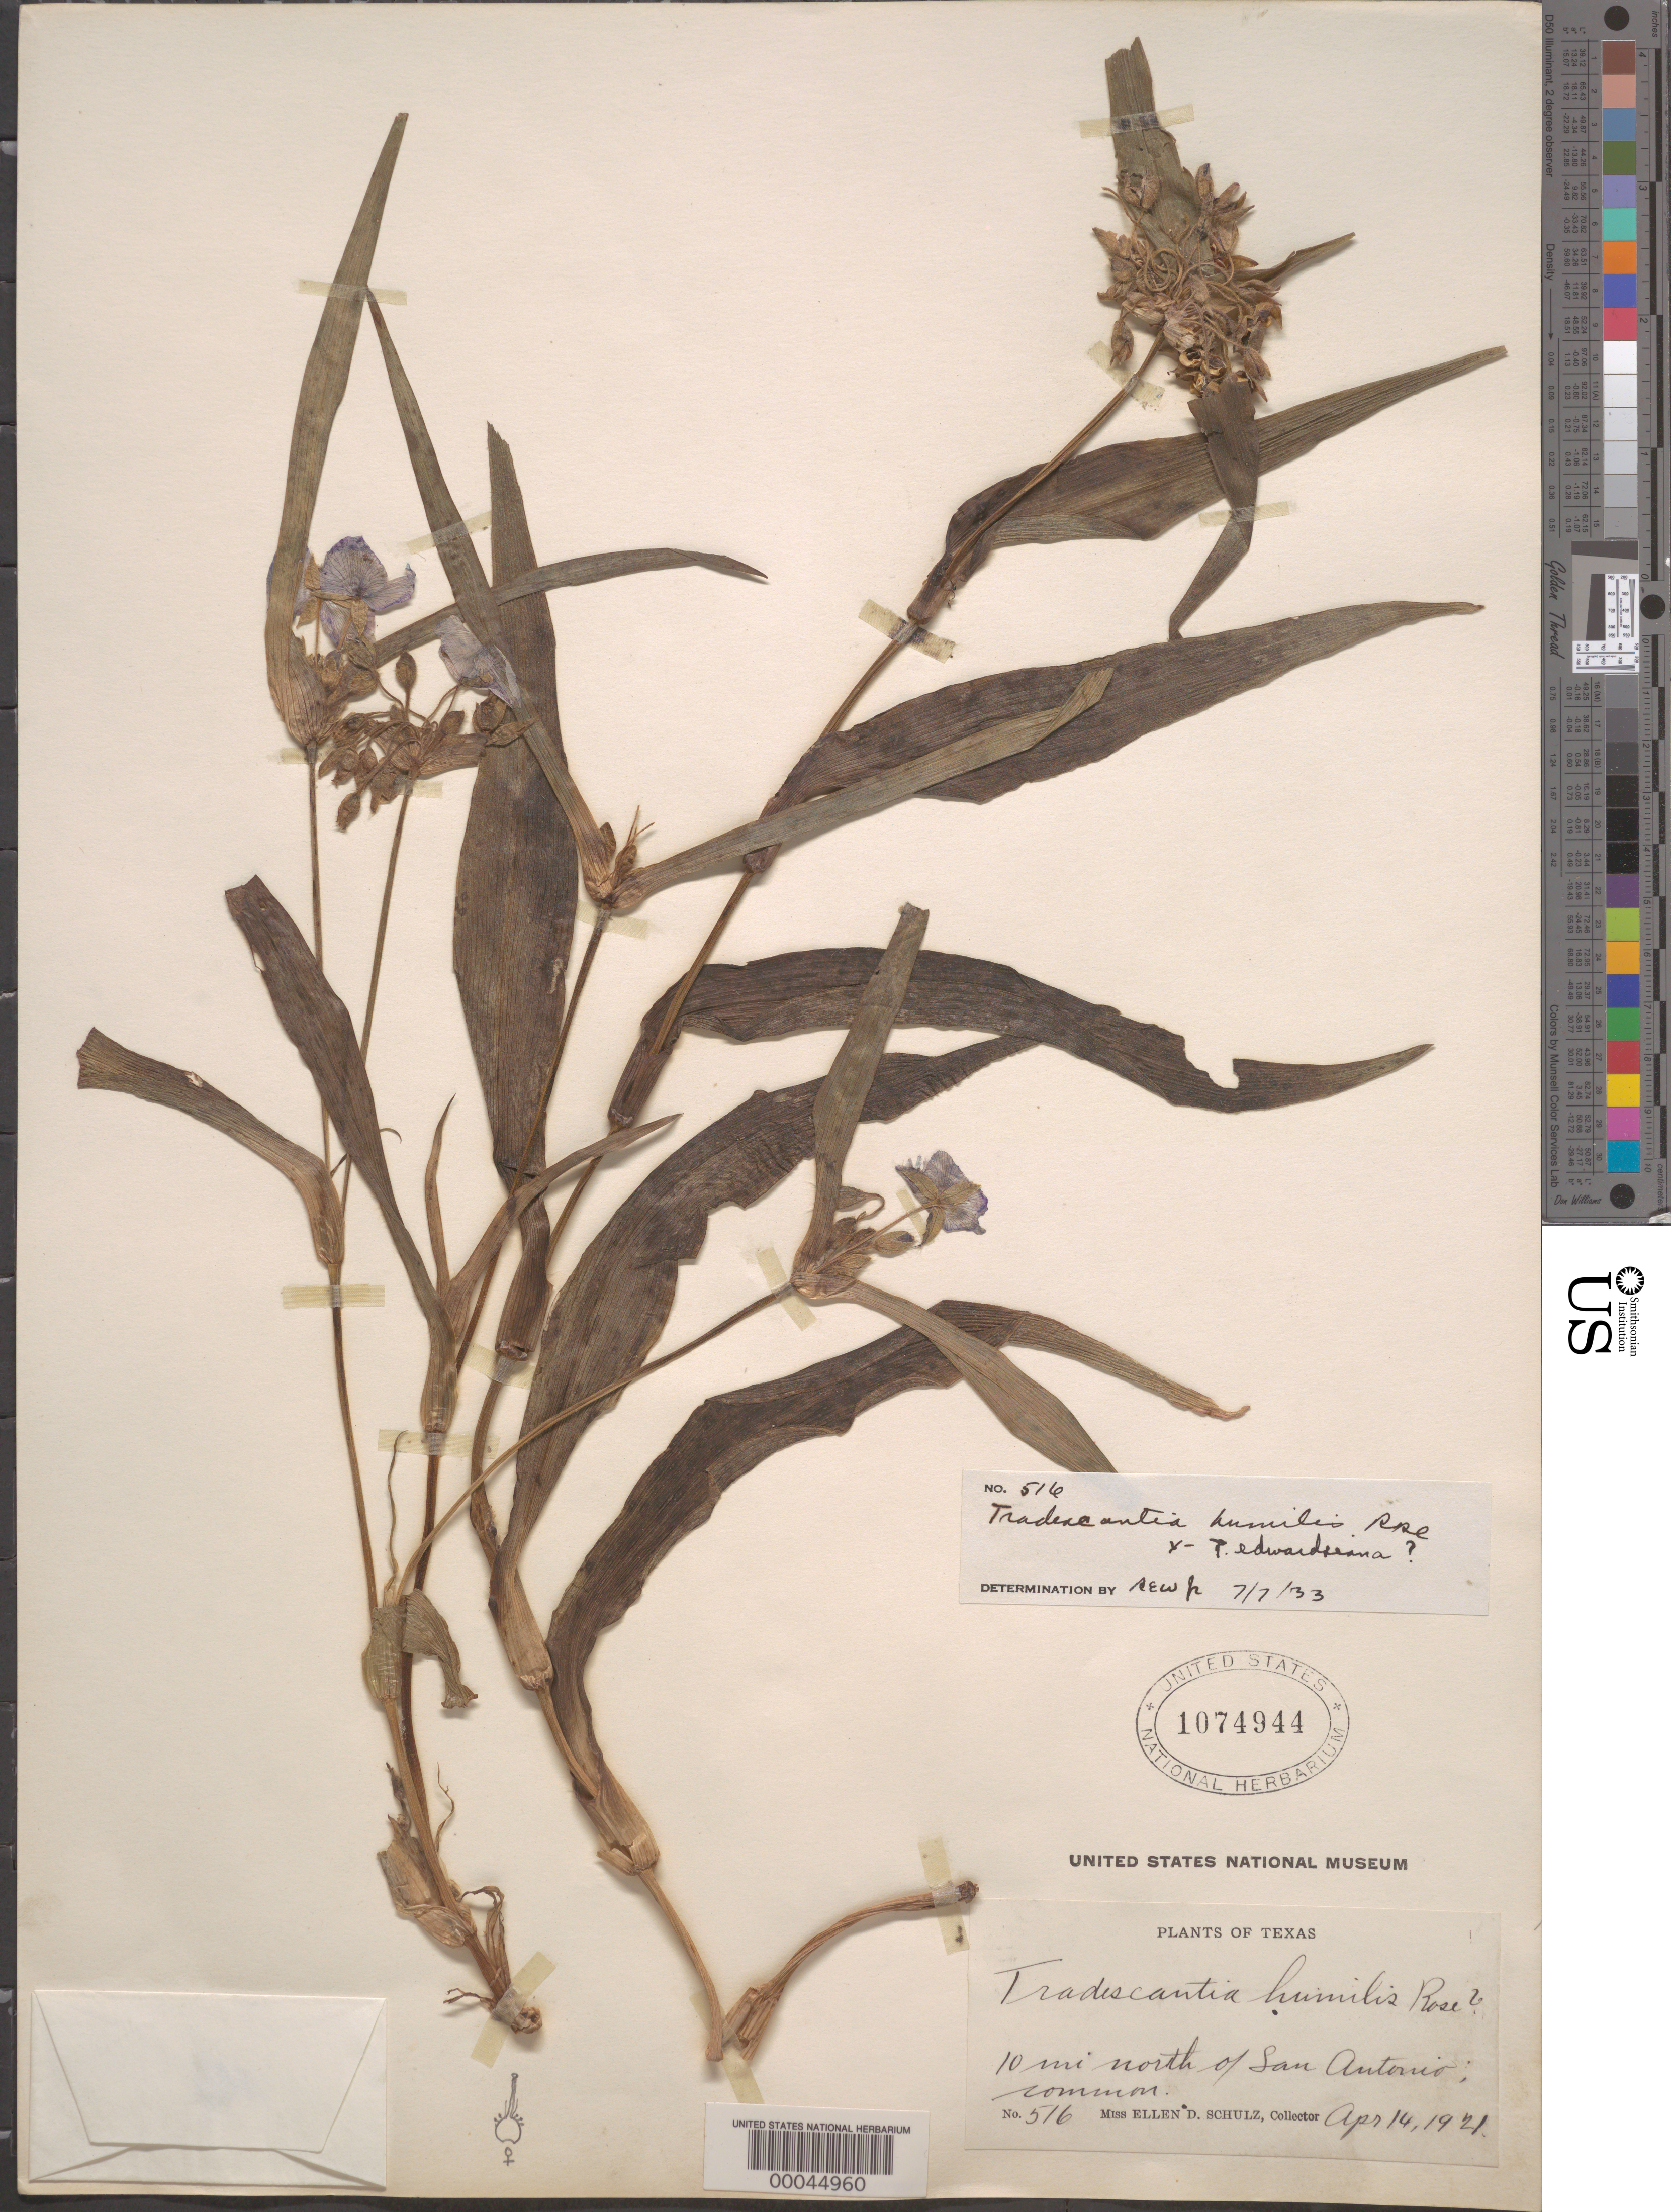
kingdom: Plantae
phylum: Tracheophyta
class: Liliopsida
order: Commelinales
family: Commelinaceae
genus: Tradescantia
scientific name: Tradescantia humilis x T. edwardsiana Tharp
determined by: Woodward, R. E.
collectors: E. D. Schulz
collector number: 516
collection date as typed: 14 Apr 1921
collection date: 1921-04-14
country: United States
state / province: Texas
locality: N of san antonio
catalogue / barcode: US 1074944